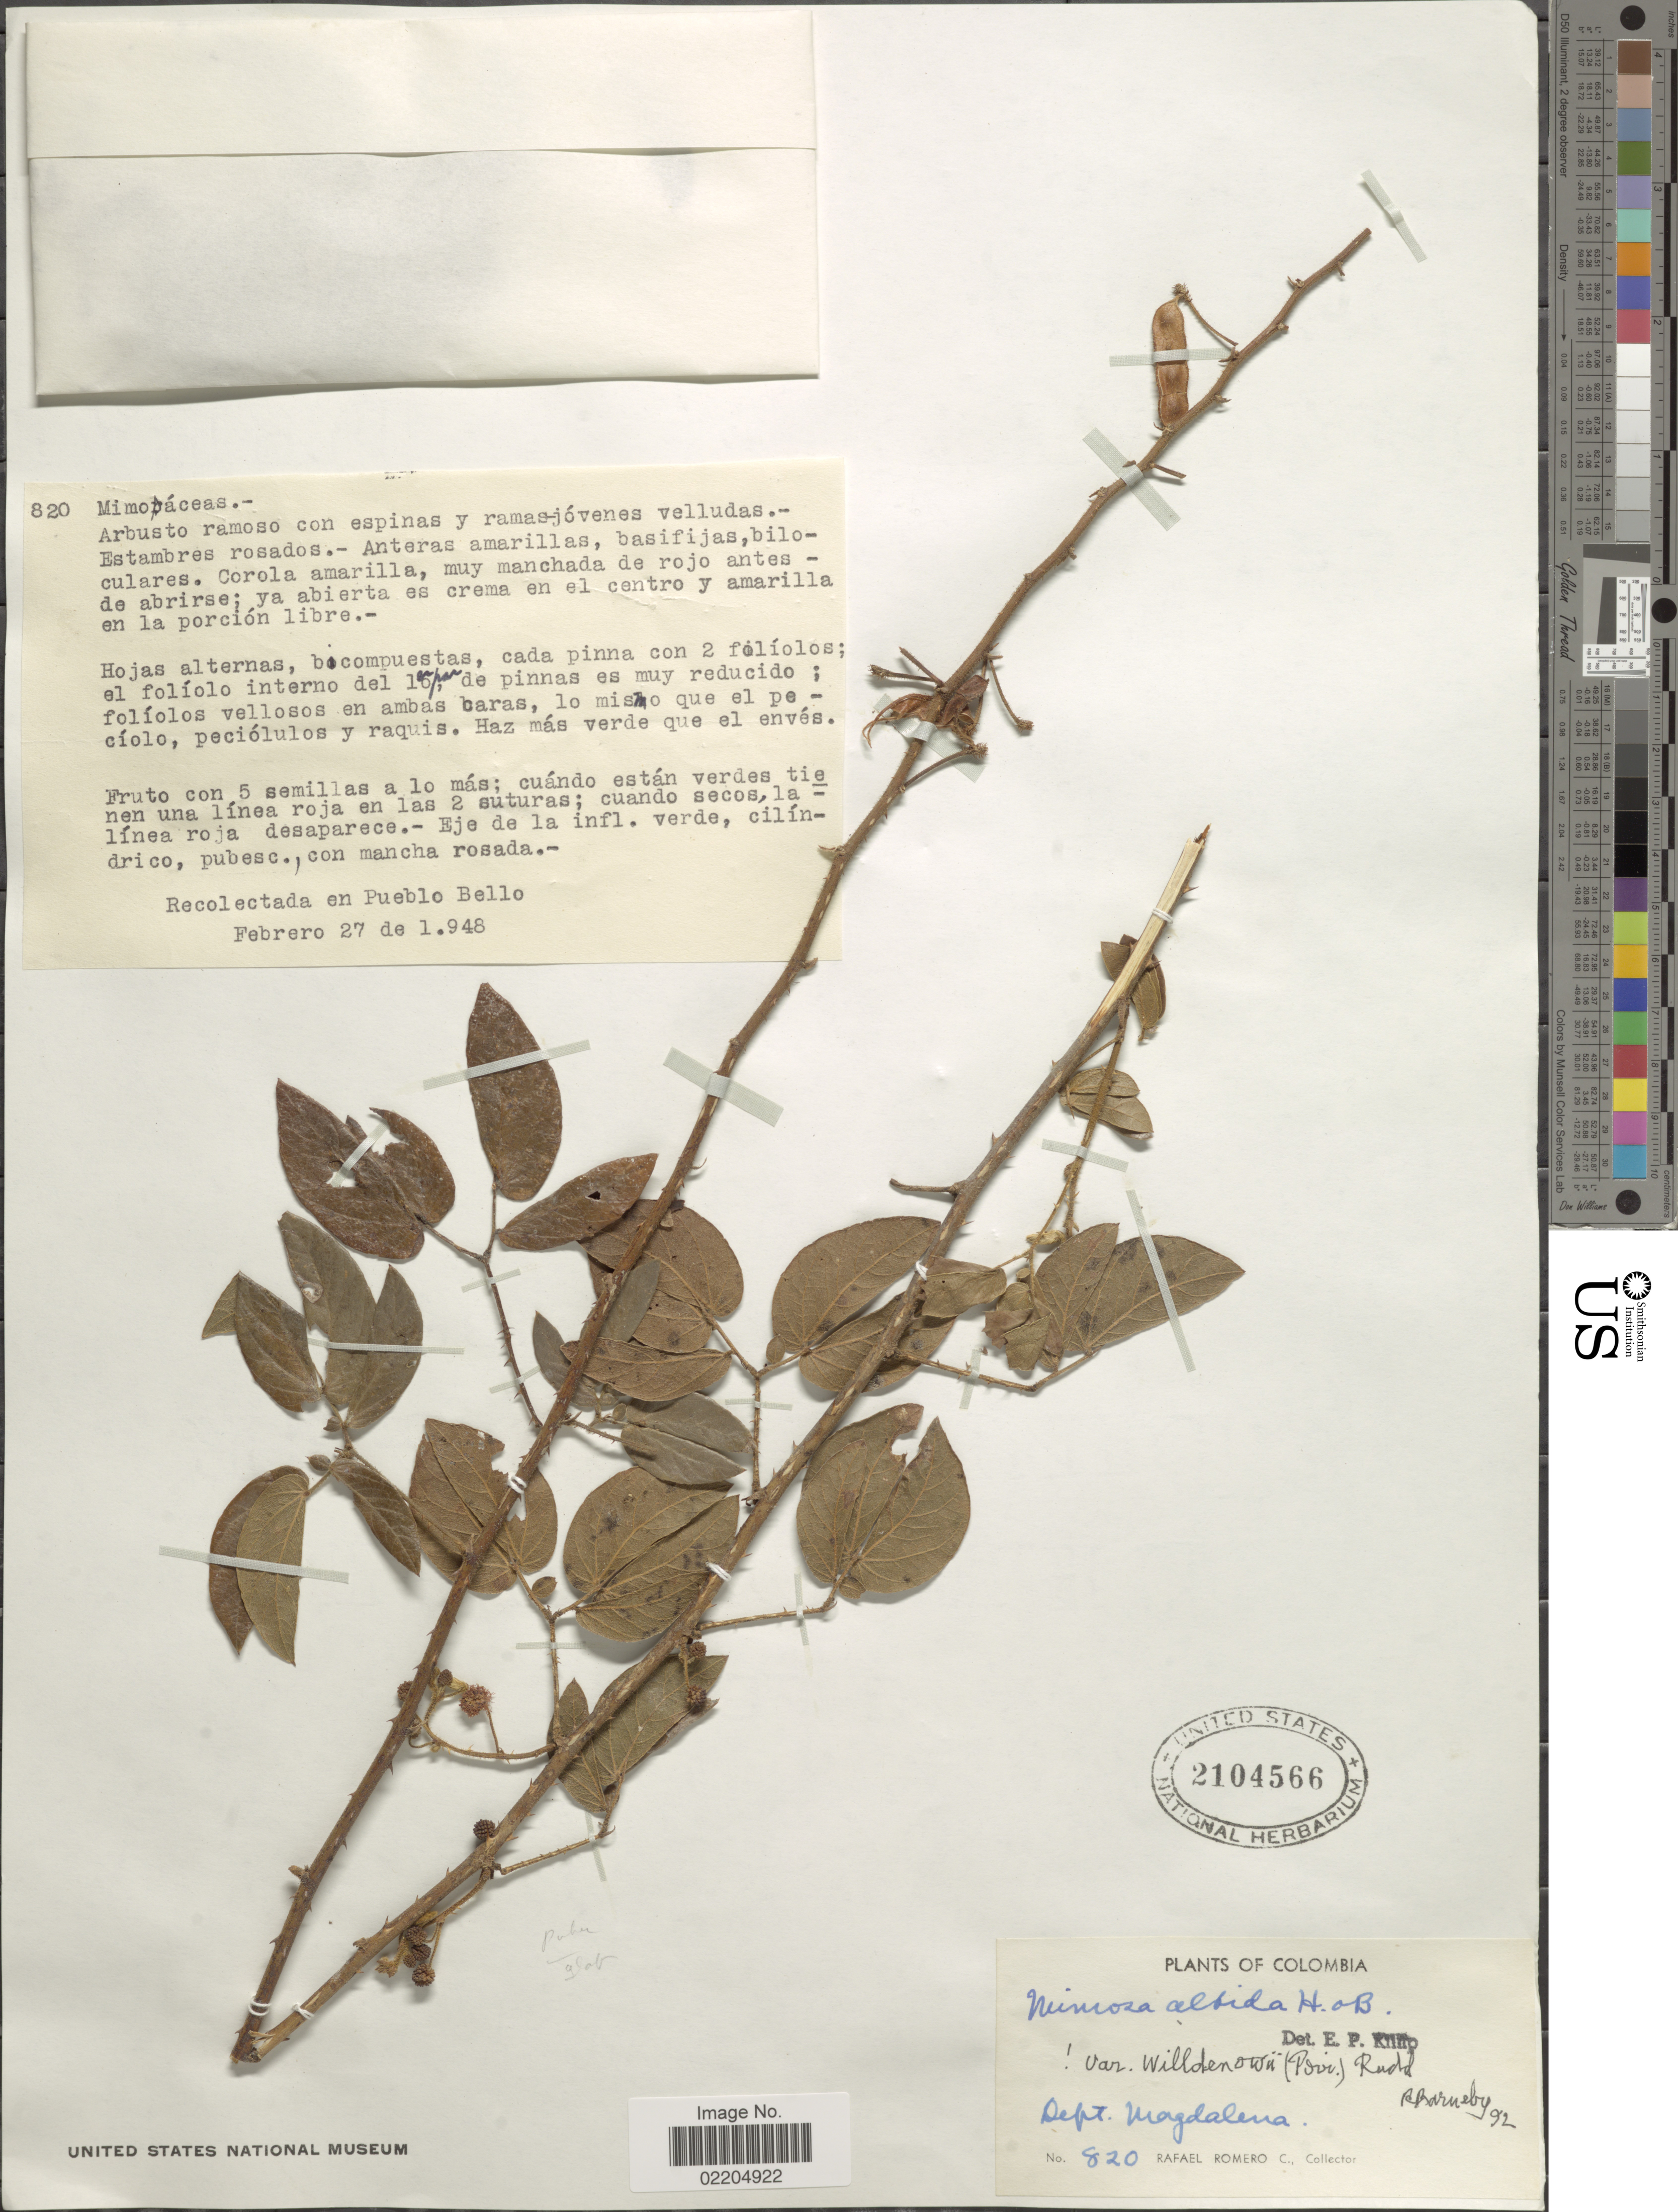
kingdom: Plantae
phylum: Tracheophyta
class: Magnoliopsida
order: Fabales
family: Fabaceae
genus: Mimosa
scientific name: Mimosa albida var. willdenowii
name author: (Poir.) Rudd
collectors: R. Romero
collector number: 820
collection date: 1948-02-27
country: Colombia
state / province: Magdalena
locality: Pueblo Bello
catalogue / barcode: US 2104566